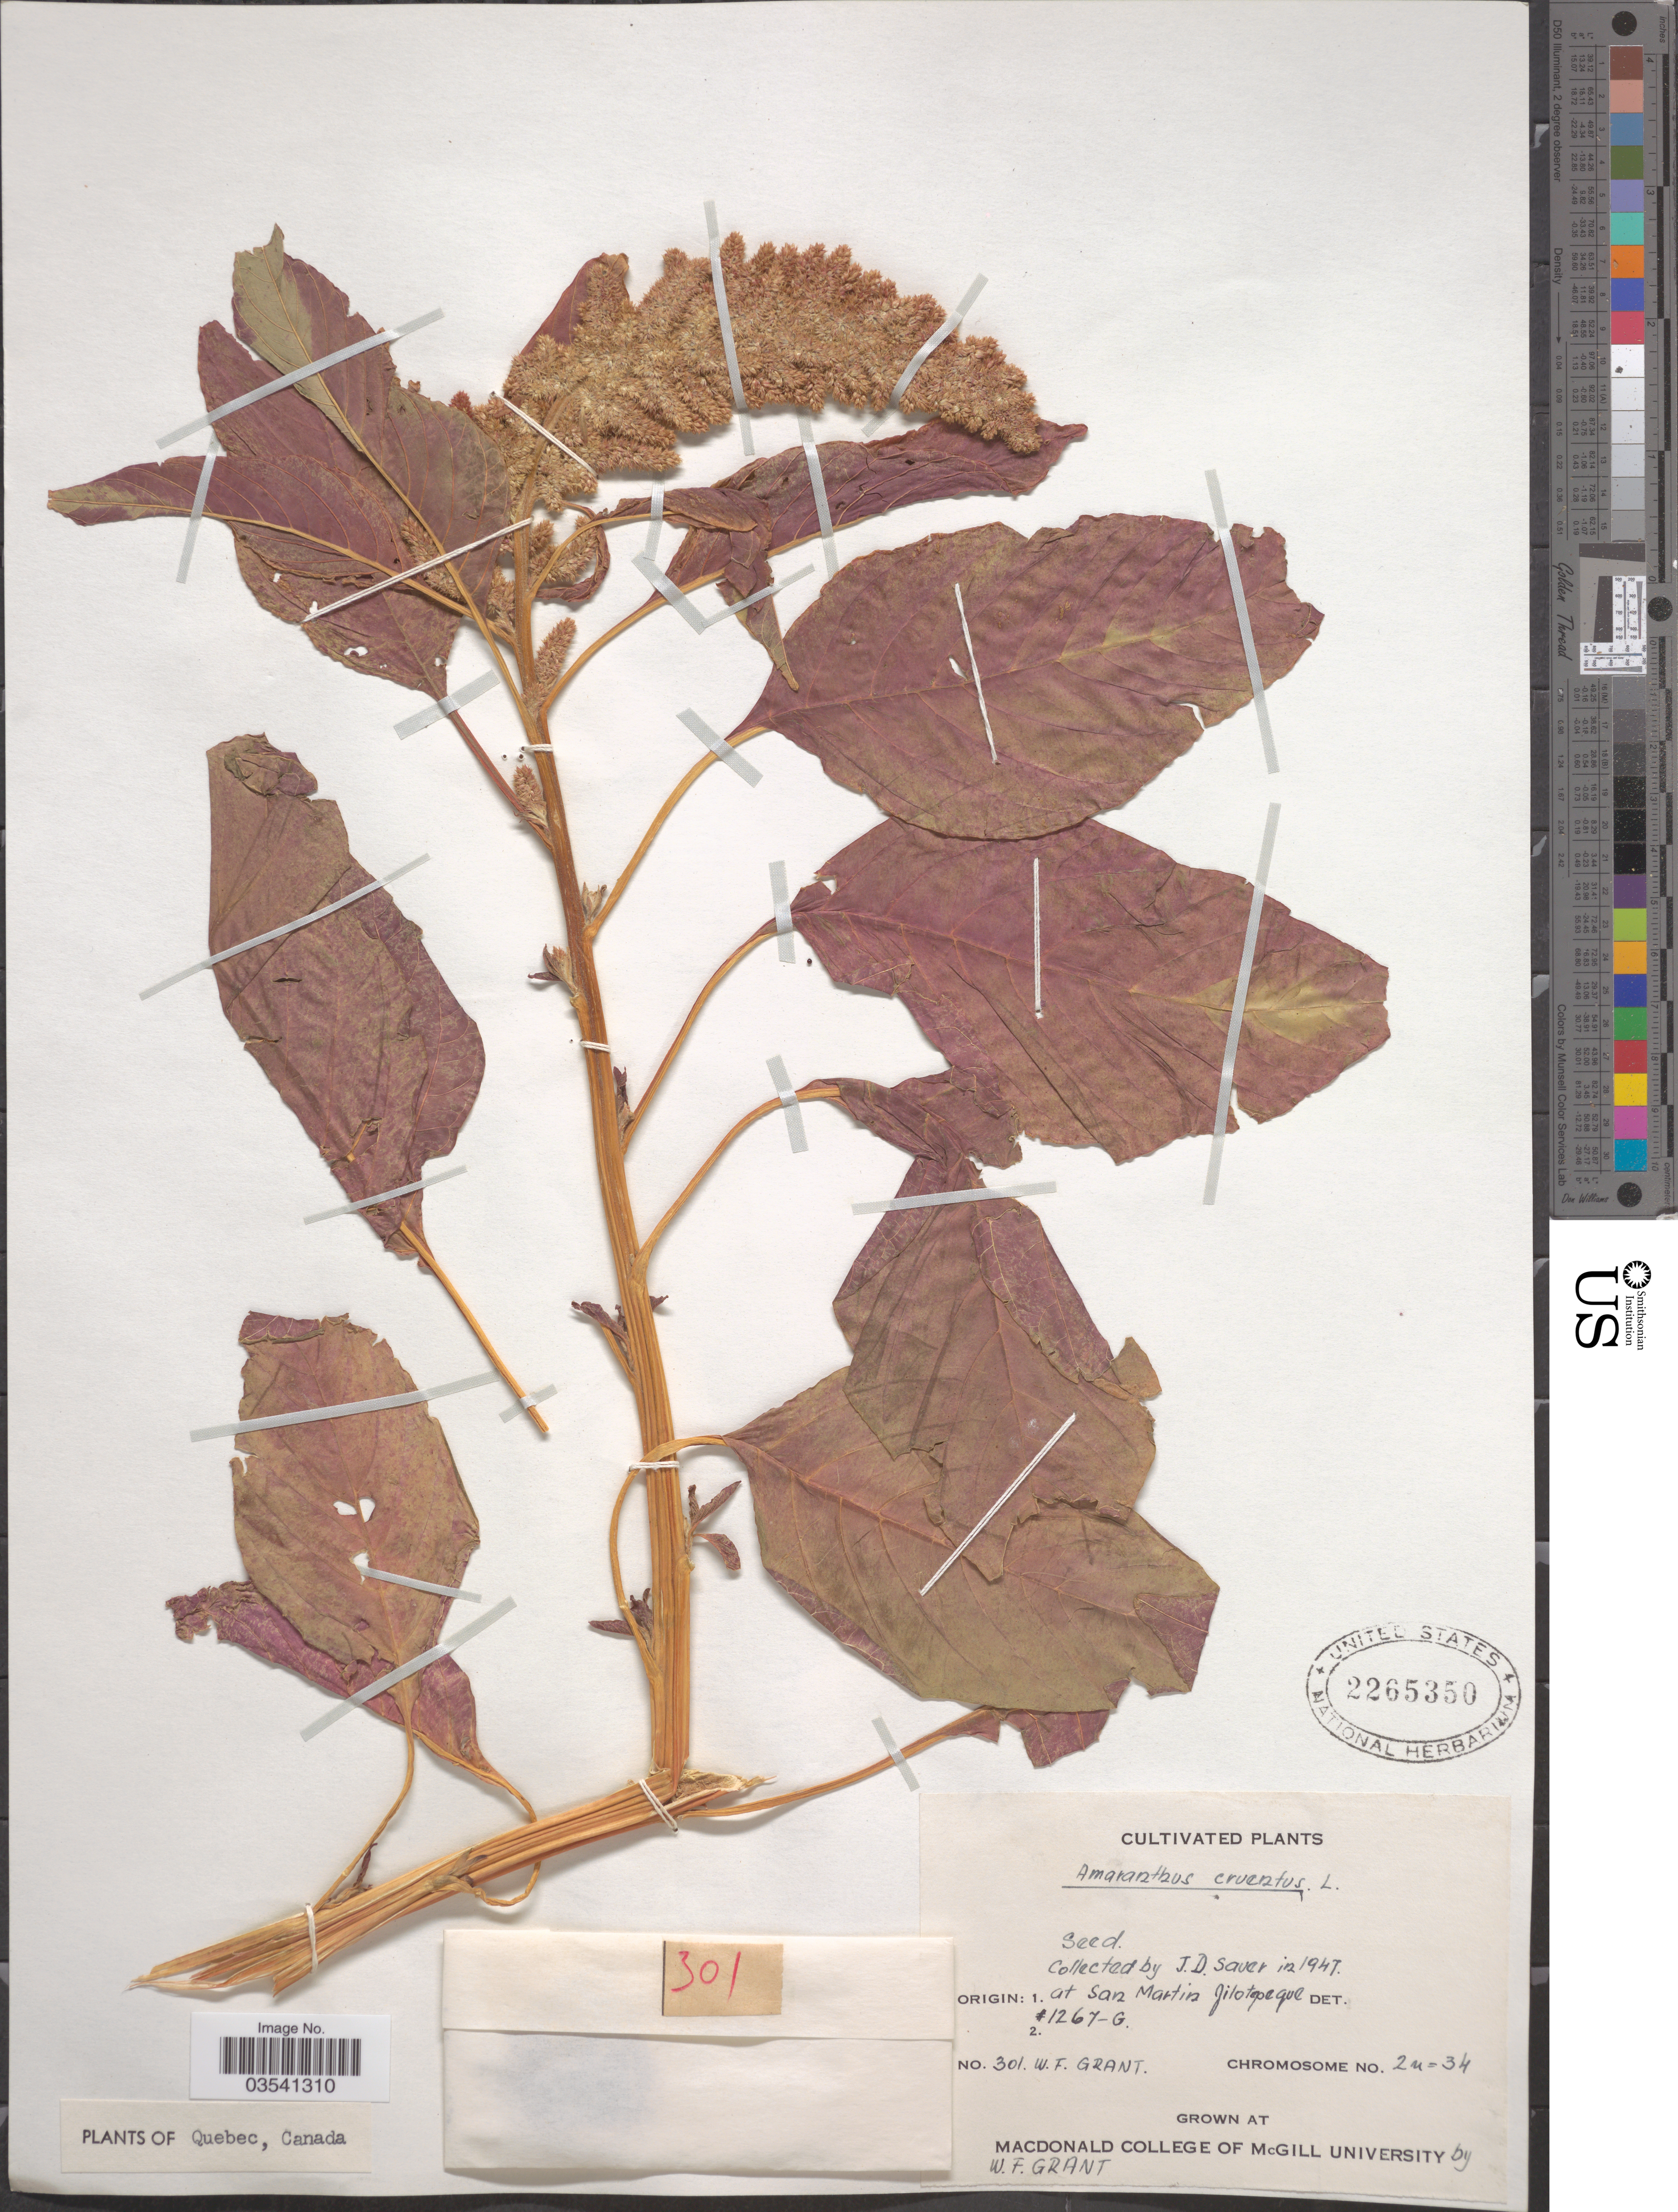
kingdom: Plantae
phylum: Tracheophyta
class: Magnoliopsida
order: Caryophyllales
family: Amaranthaceae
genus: Amaranthus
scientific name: Amaranthus cruentus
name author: L.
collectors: W. Grant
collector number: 301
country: Canada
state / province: Quebec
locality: Grown at MacDonald College of McGill University.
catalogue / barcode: US 2265350